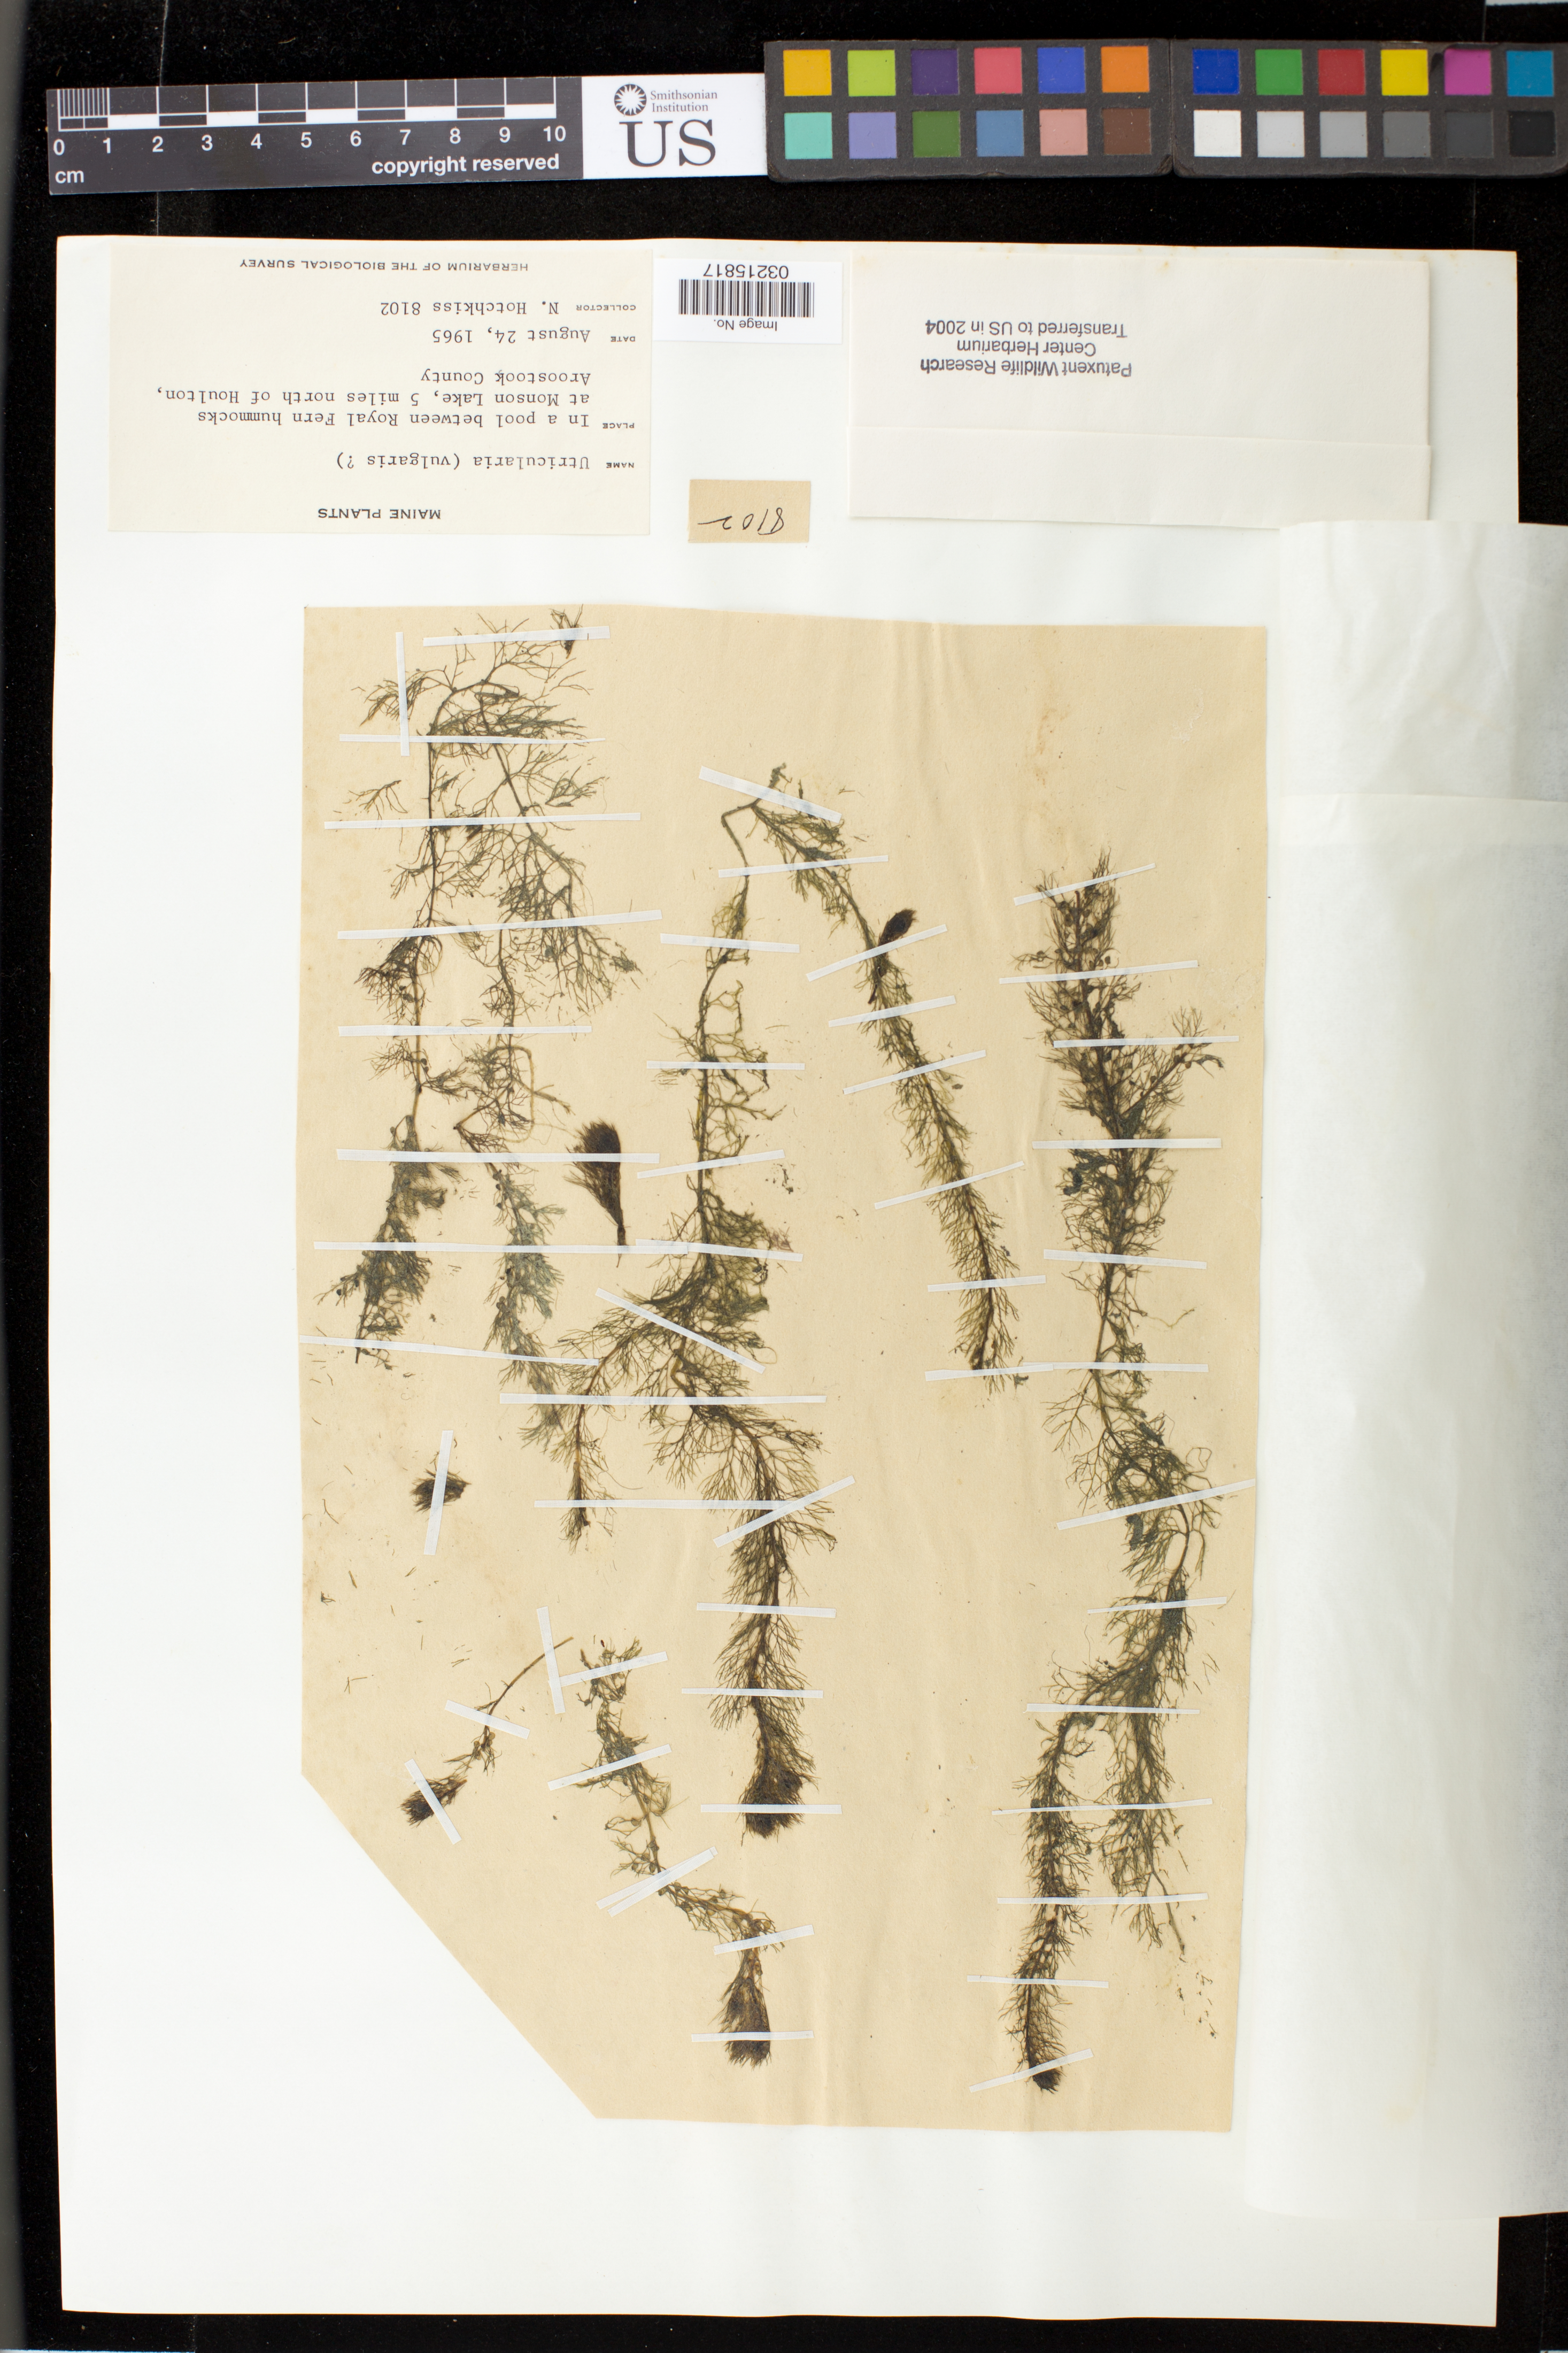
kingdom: Plantae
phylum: Tracheophyta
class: Magnoliopsida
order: Lamiales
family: Lentibulariaceae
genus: Utricularia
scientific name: Utricularia vulgaris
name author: L.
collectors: N. Hotchkiss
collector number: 8102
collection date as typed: July 1, 1963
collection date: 1963-07-01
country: United States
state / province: Pennsylvania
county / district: Wyoming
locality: East side of Wild Fowl Pond, southwest corner of Wyoming County.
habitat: in a pool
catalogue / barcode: US 3511040